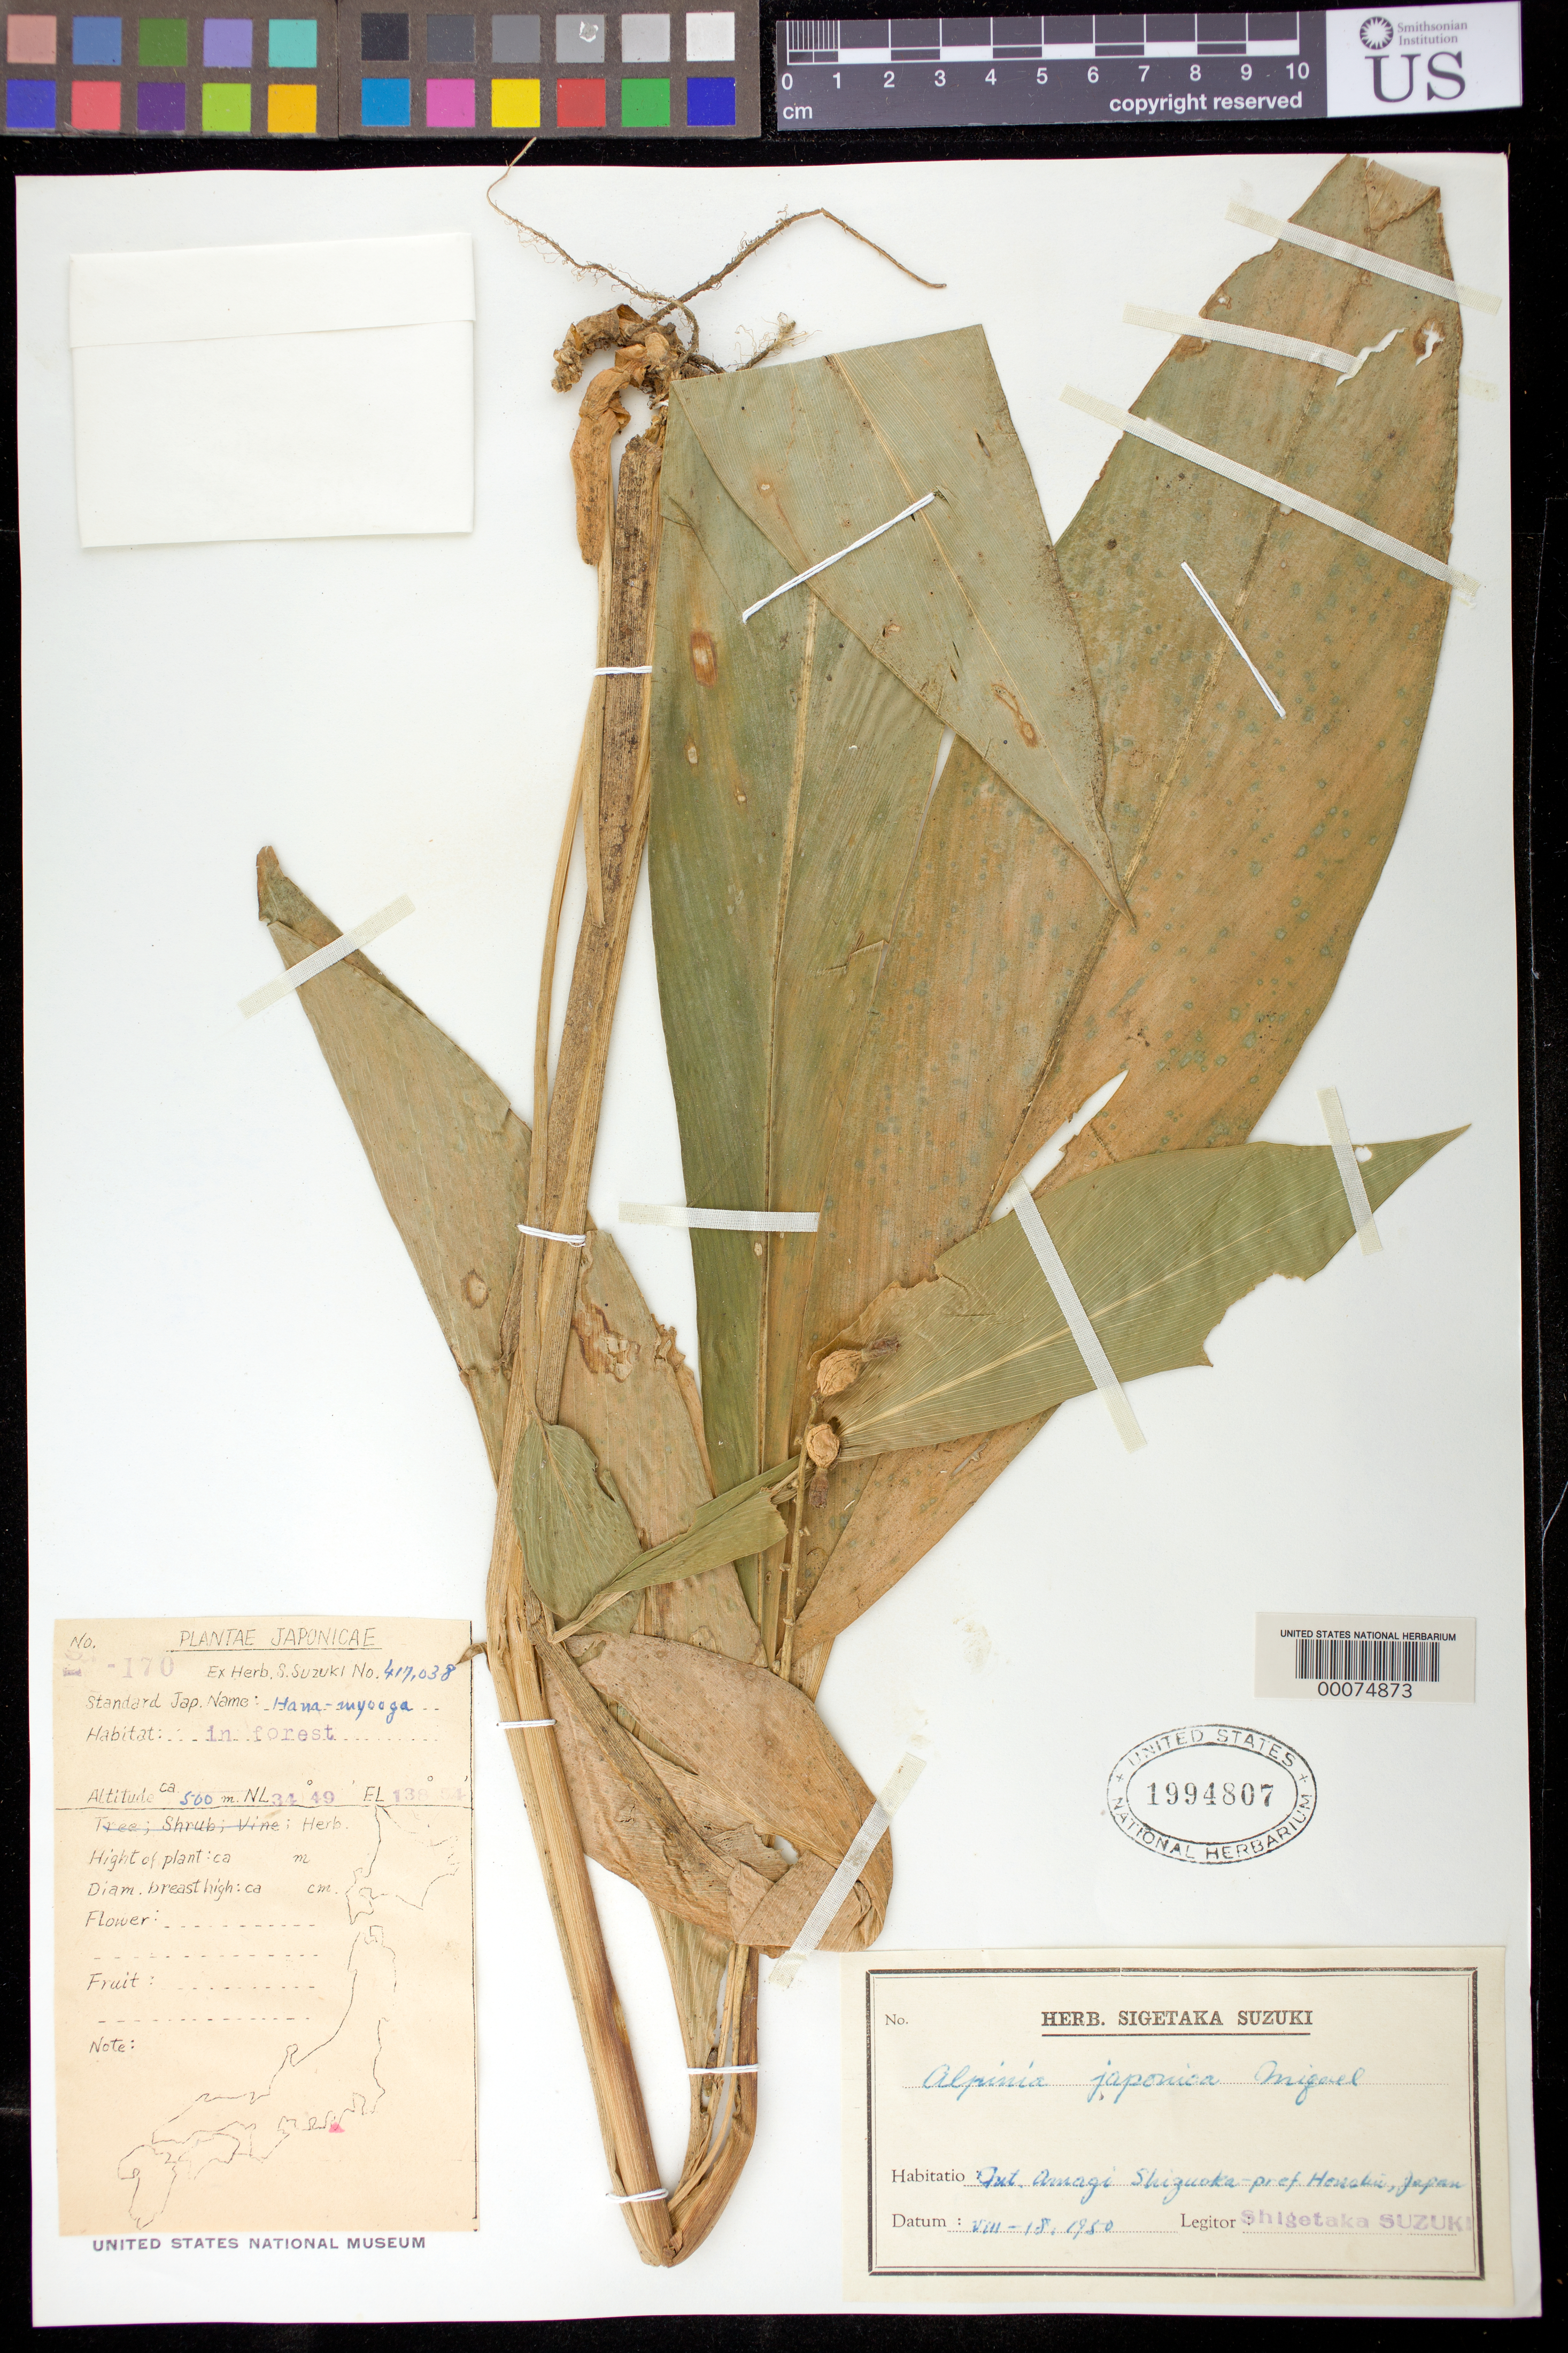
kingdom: Plantae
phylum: Tracheophyta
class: Liliopsida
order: Zingiberales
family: Zingiberaceae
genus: Alpinia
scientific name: Alpinia japonica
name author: (Thunb.) Miq.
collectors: S. Suzuki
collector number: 417038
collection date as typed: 18 Aug 1950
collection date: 1950-08-18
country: Japan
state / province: Sizuoka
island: Honshu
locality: Mt. amagi, henakiu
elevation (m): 500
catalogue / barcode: US 1994807